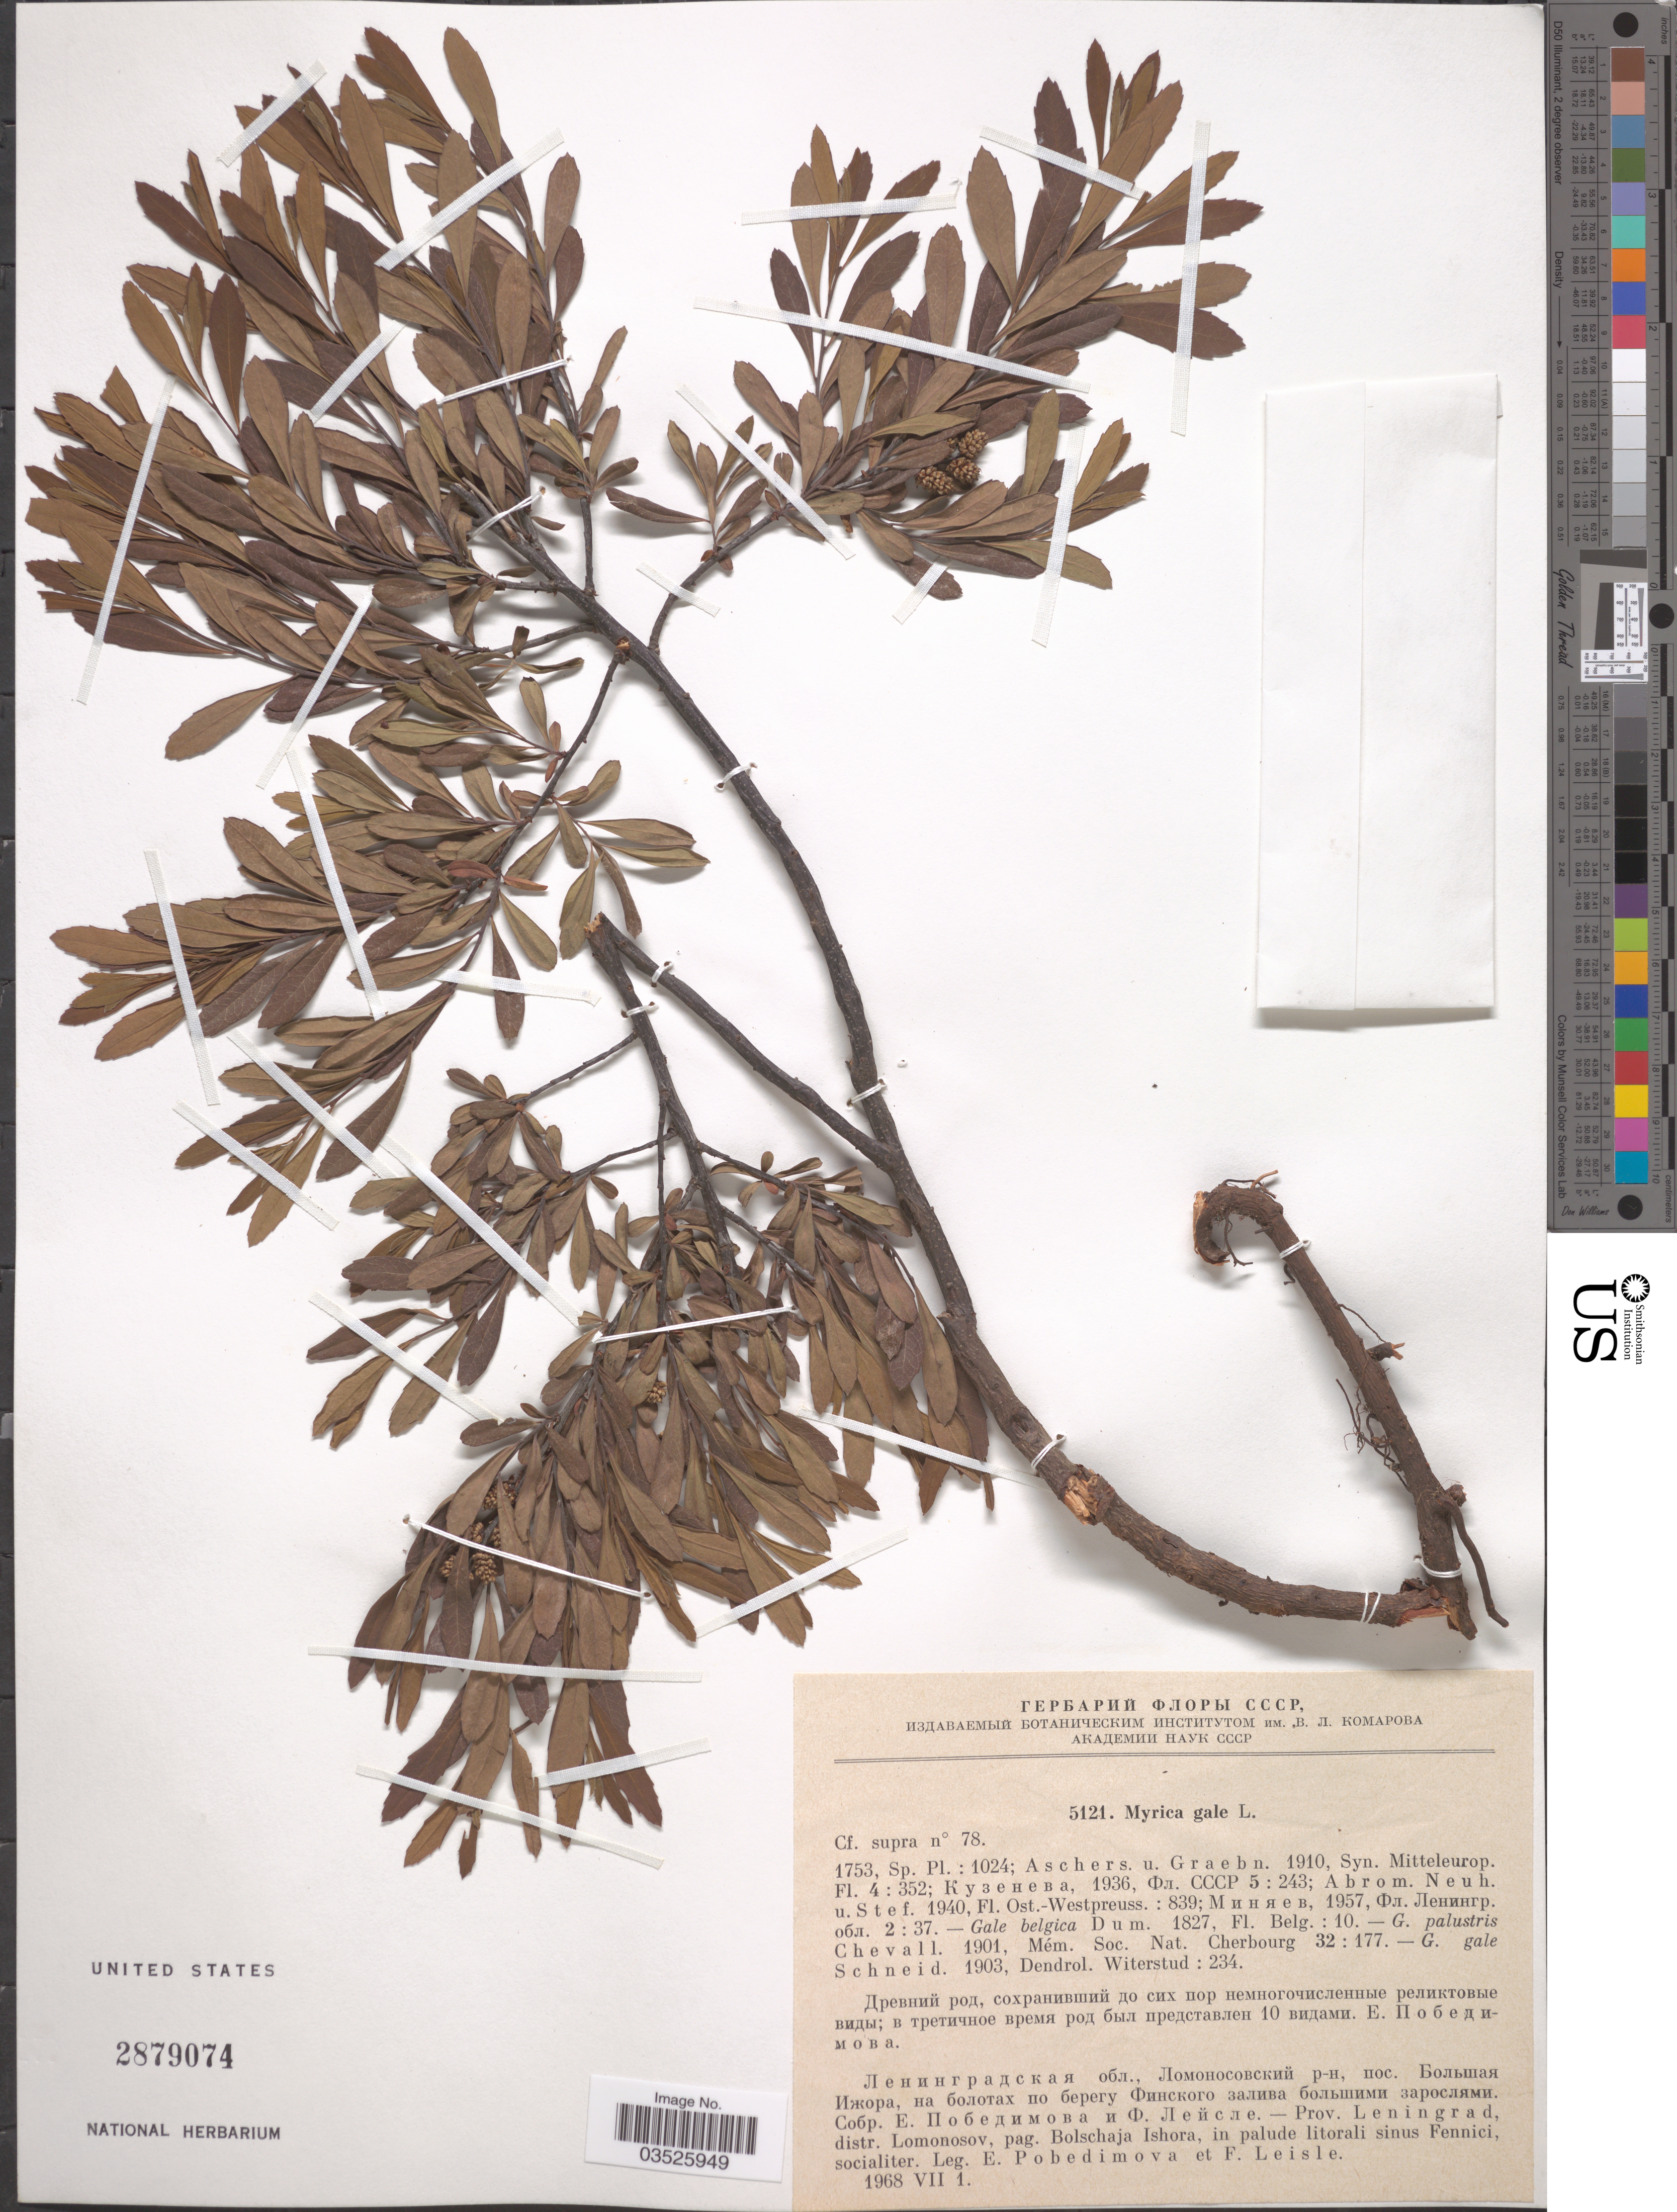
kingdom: Plantae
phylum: Tracheophyta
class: Magnoliopsida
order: Fagales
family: Myricaceae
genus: Myrica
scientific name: Myrica gale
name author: L.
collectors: E. Pobedimova & F. Leisle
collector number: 5121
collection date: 1968-07-01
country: Russian Federation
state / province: Leningrad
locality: Prov. Leningrad, distr. Lomonosov, pag. Bolschaja Ishora, in palude litorali sinus Fennici, socialiter.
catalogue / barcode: US 2879074